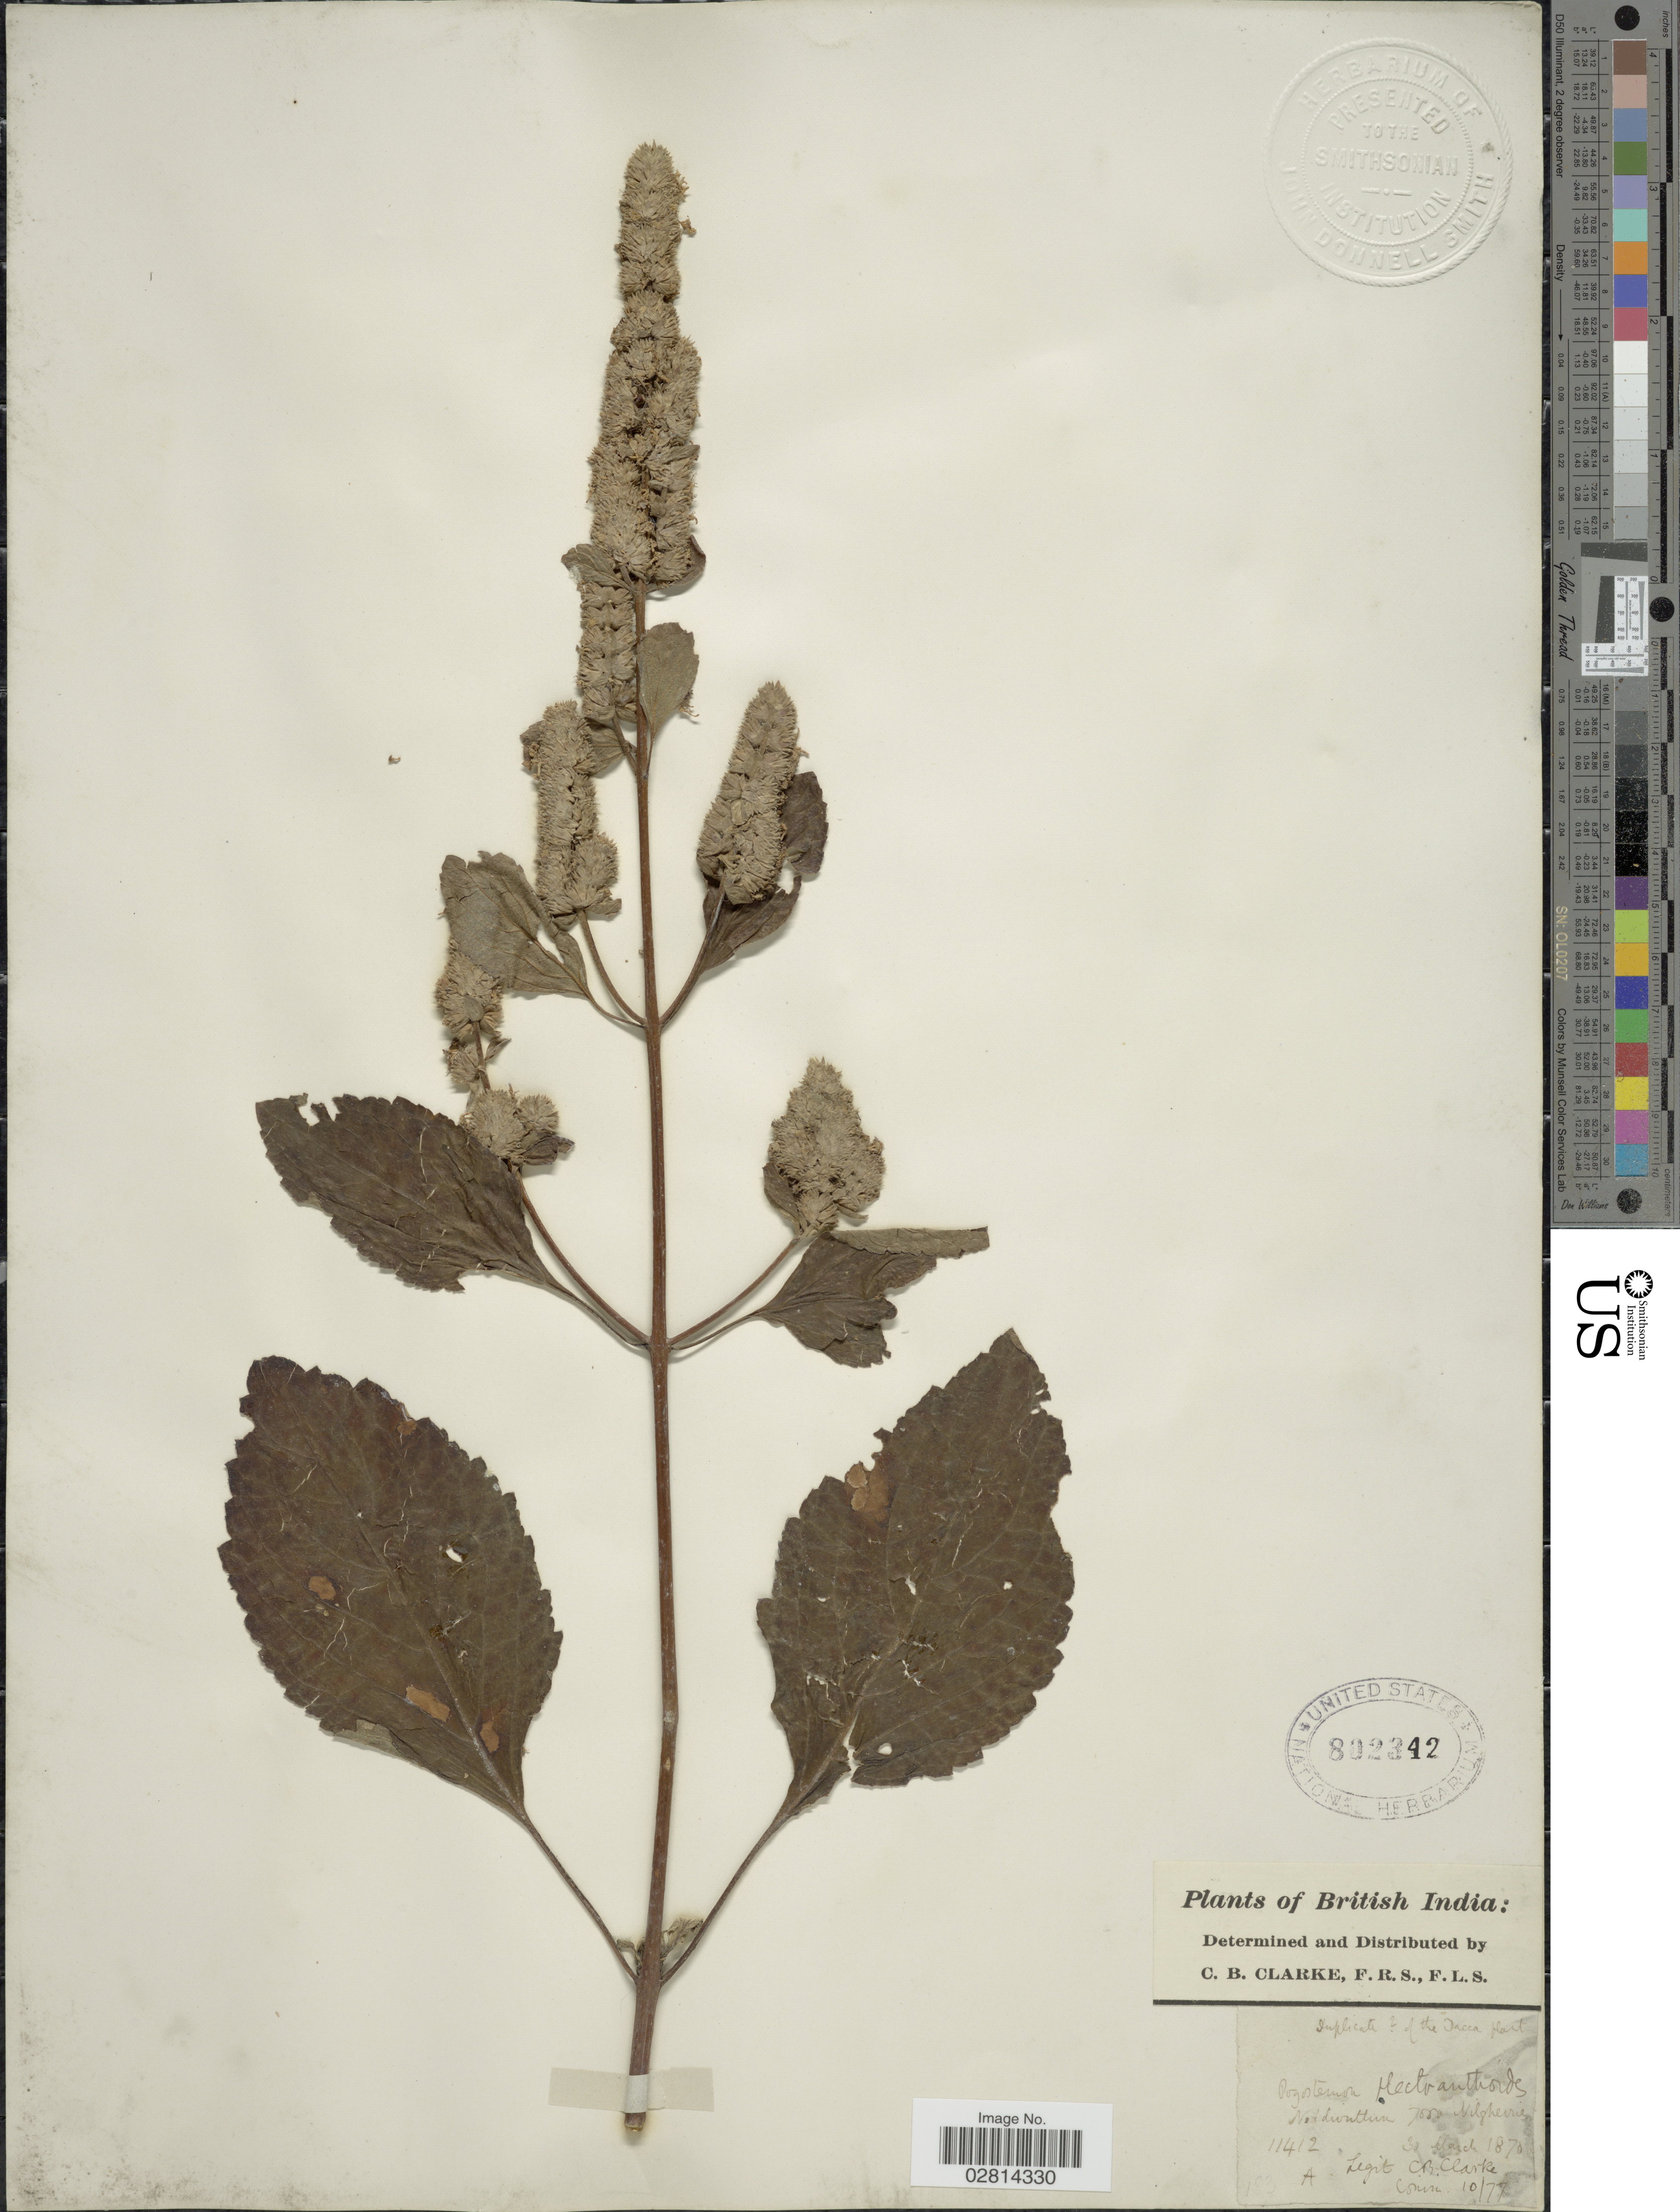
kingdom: Plantae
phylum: Tracheophyta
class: Magnoliopsida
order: Lamiales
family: Lamiaceae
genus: Pogostemon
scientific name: Pogostemon plectranthoides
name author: Desf.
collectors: C. B. Clarke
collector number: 11412A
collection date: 1870-03-30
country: India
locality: British India. Nordwuttun [interpreted]. Nilgherrie.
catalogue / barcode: US 802342